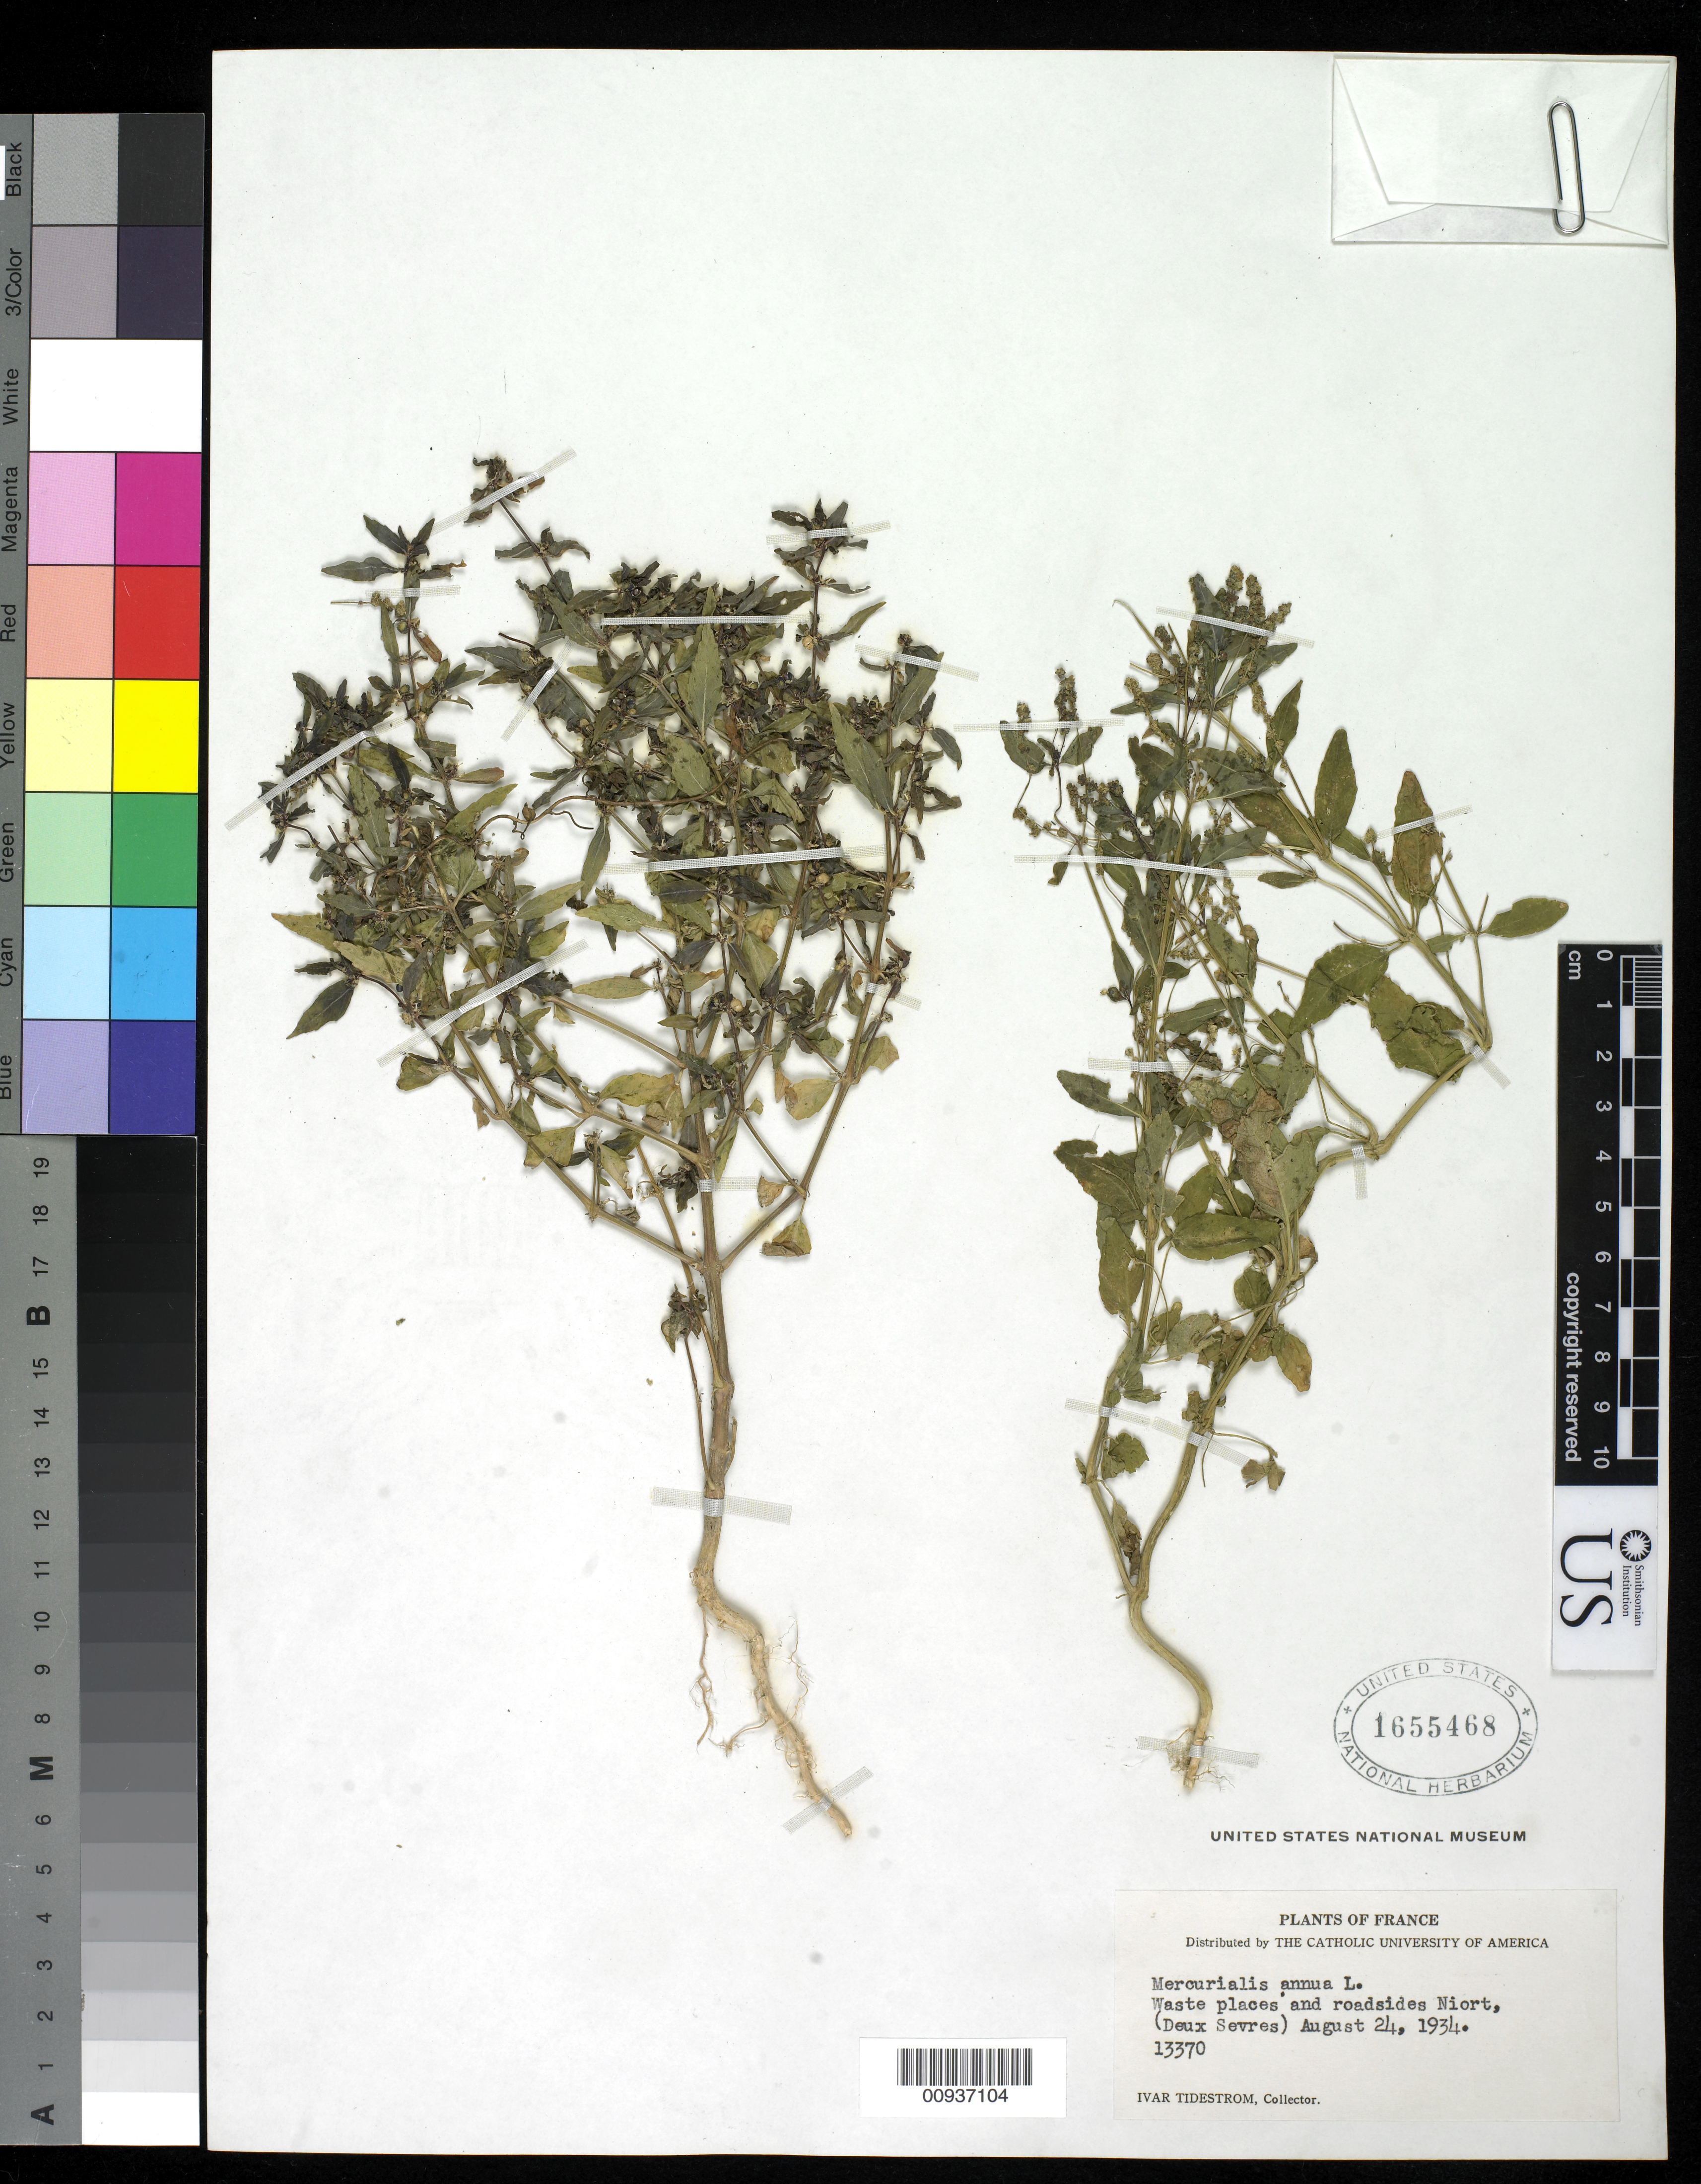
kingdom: Plantae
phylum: Tracheophyta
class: Magnoliopsida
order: Malpighiales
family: Euphorbiaceae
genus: Mercurialis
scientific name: Mercurialis annua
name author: L.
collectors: I. F. Tidestrom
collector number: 13370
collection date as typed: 24 Aug 1934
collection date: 1934-08-24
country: France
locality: waste places and roadsides Niort (Deux Sevres).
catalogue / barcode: US 1655468